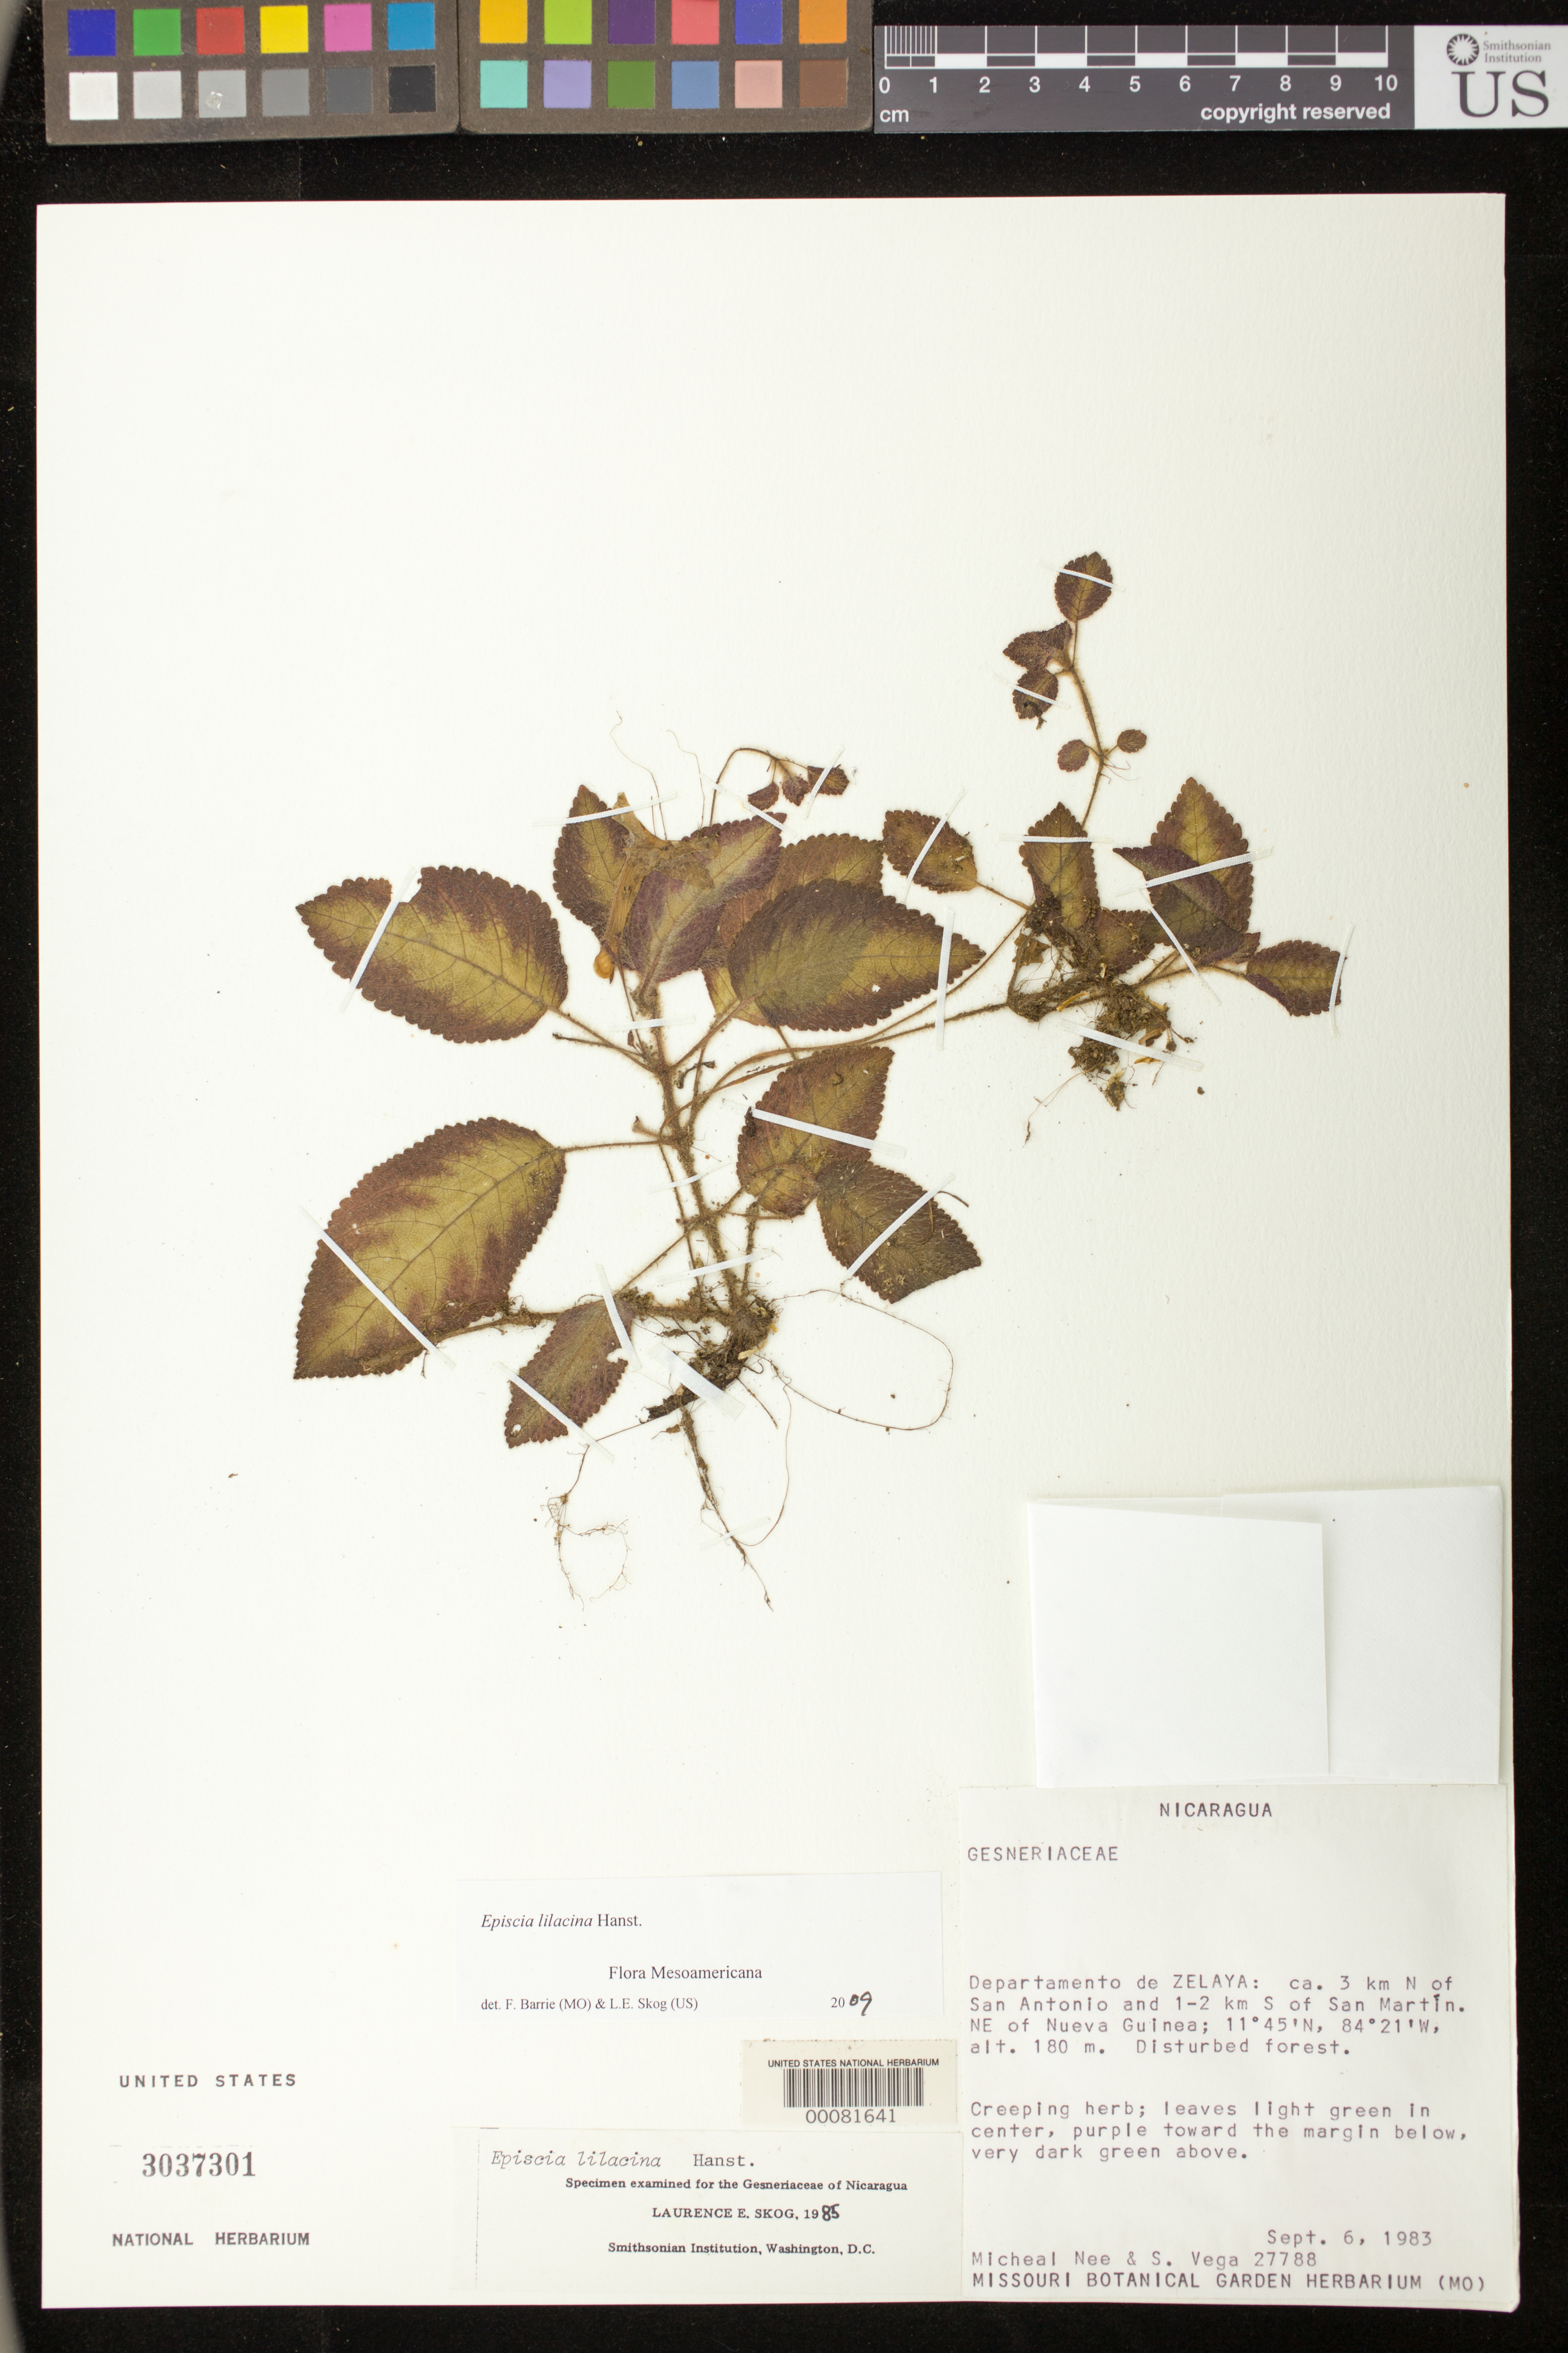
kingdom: Plantae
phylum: Tracheophyta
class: Magnoliopsida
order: Lamiales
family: Gesneriaceae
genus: Episcia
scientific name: Episcia lilacina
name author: Hanst.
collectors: M. Nee & S. Vega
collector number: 27788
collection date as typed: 06 Sep 1983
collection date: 1983-09-06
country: Nicaragua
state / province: Atlántico Sur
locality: About 3 km N of San Antonio and 1-2 km S of San Martin, NE of Nueva Guinea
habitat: Disturbed forest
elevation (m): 180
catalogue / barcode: US 3037301